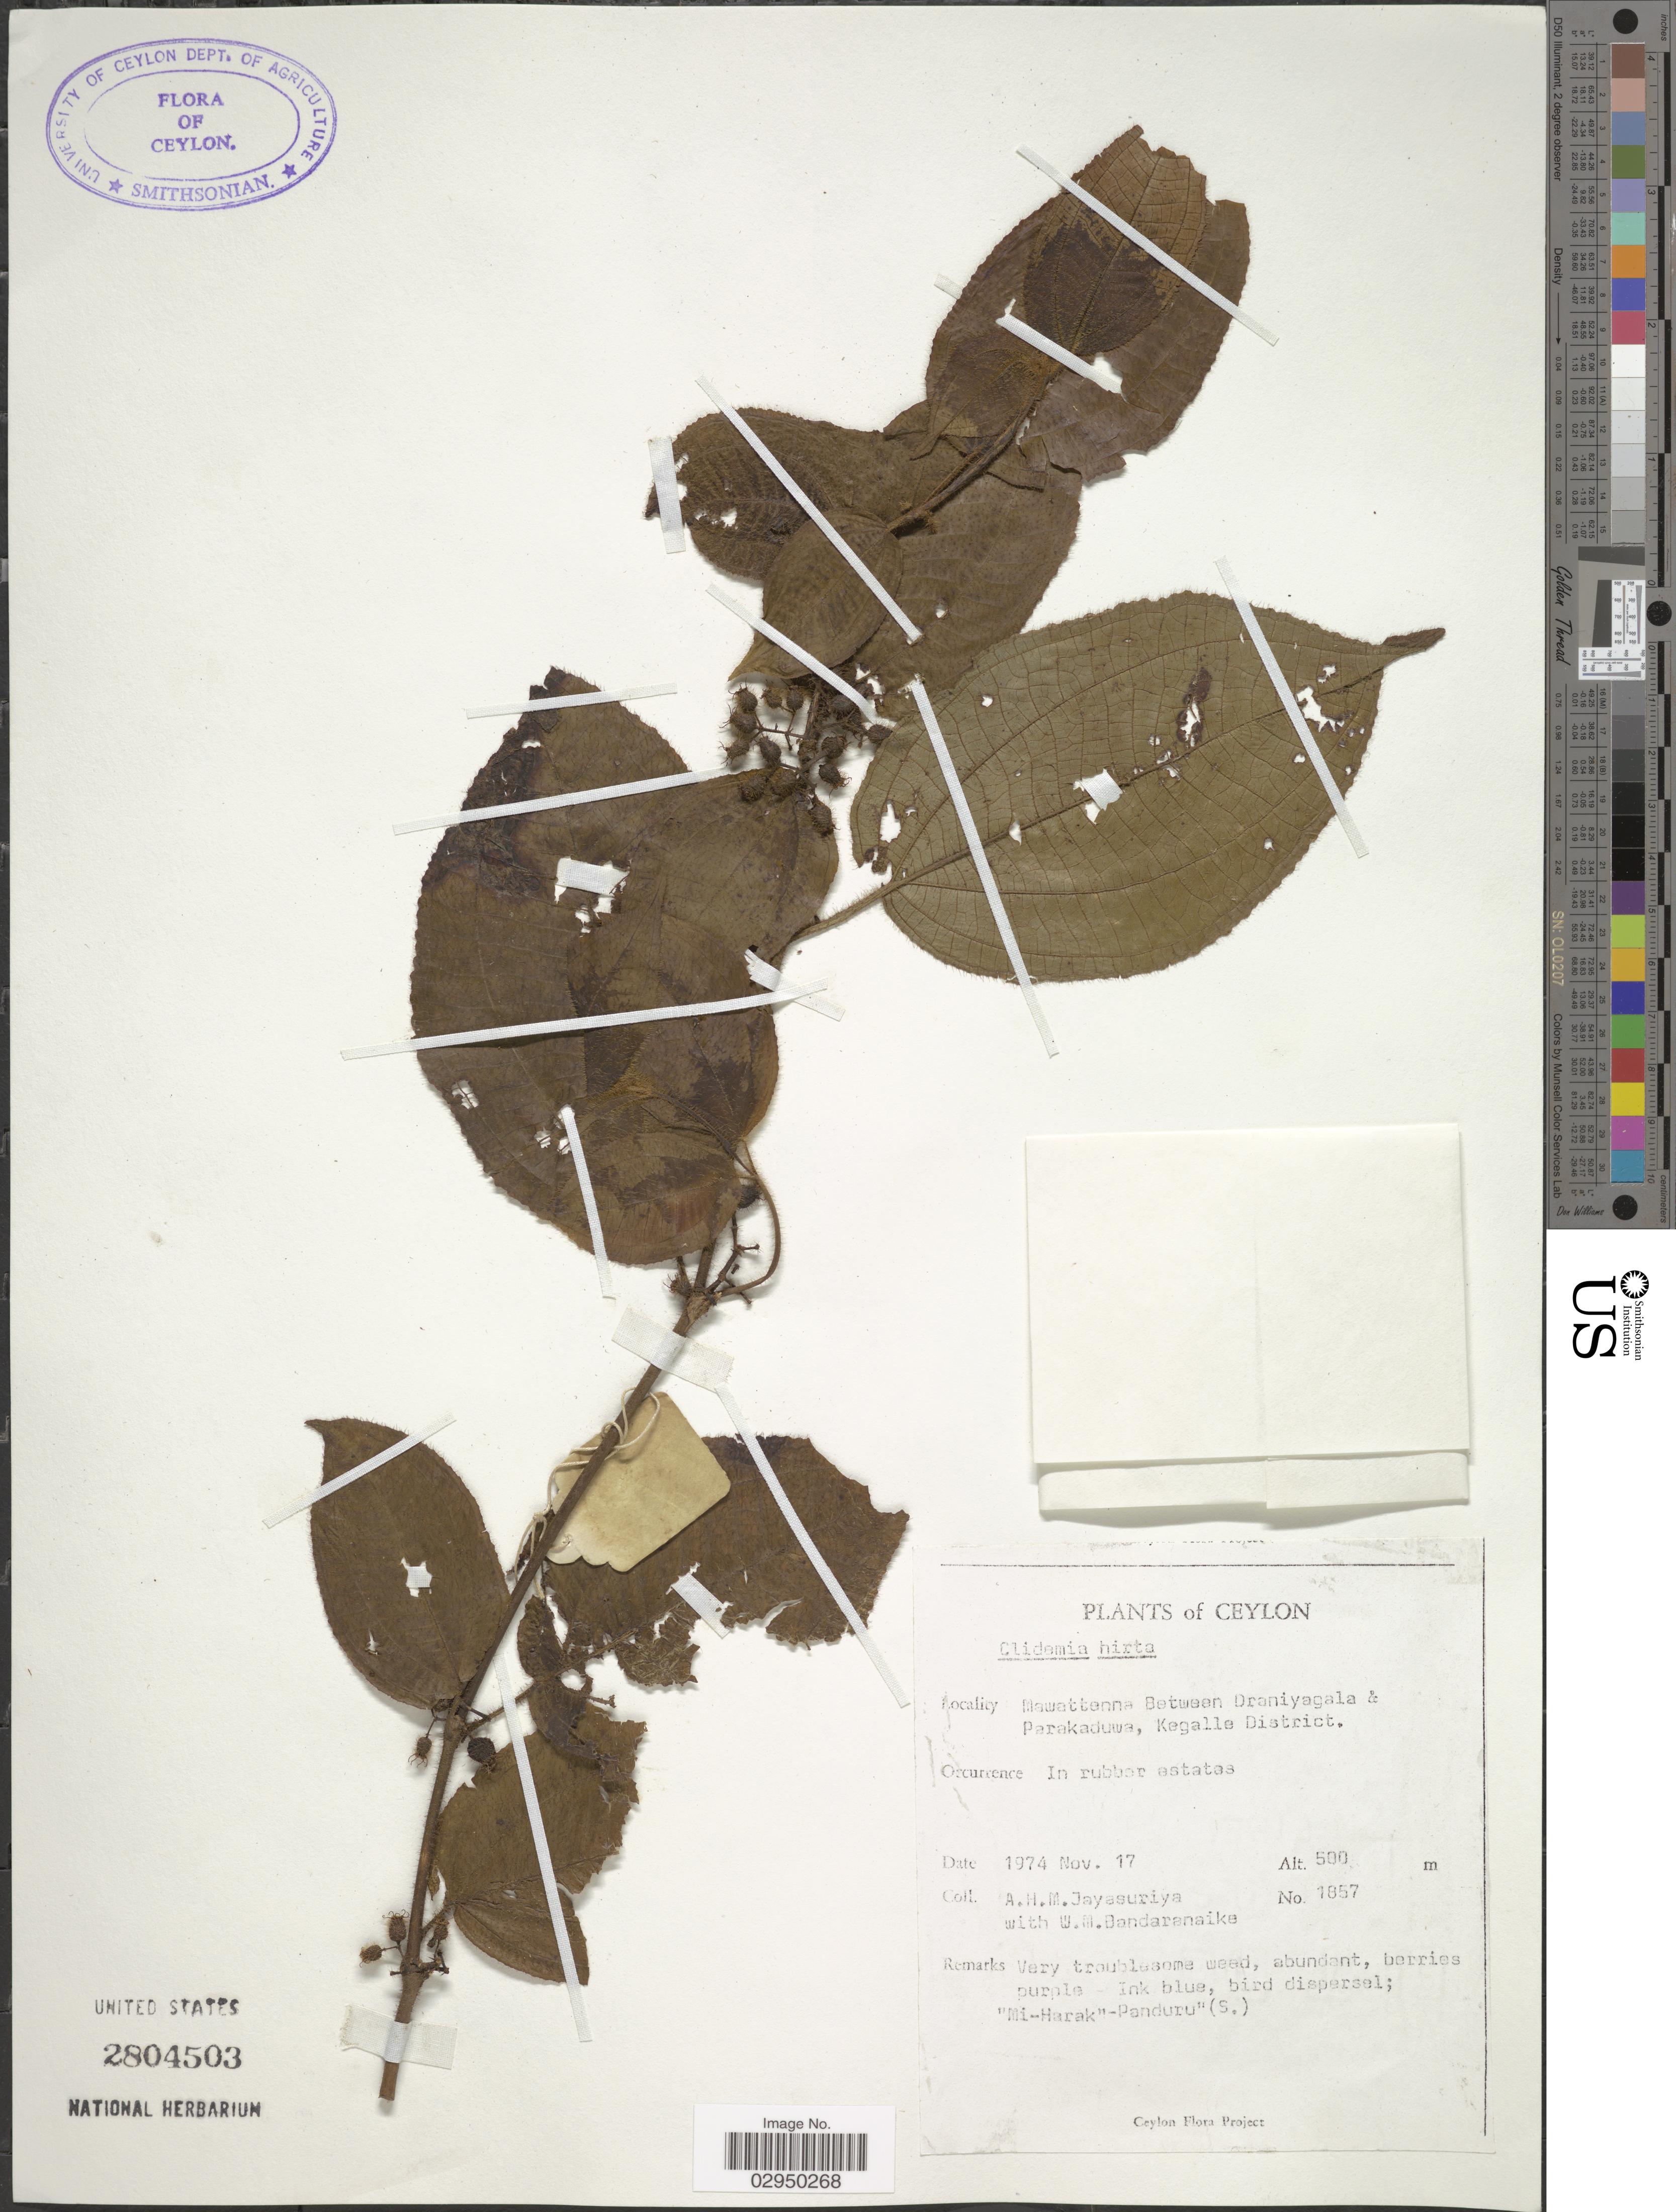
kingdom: Plantae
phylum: Tracheophyta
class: Magnoliopsida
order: Myrtales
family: Melastomataceae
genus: Clidemia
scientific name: Clidemia hirta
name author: (L.) D. Don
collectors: A. H. Jayasuriya & W. Bandaranaike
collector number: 1857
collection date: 1974-11-17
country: Sri Lanka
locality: Ceylon. Mawattenna Between Draniyagala & Parakaduwa, Kegalle District.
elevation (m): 500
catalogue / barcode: US 2804503